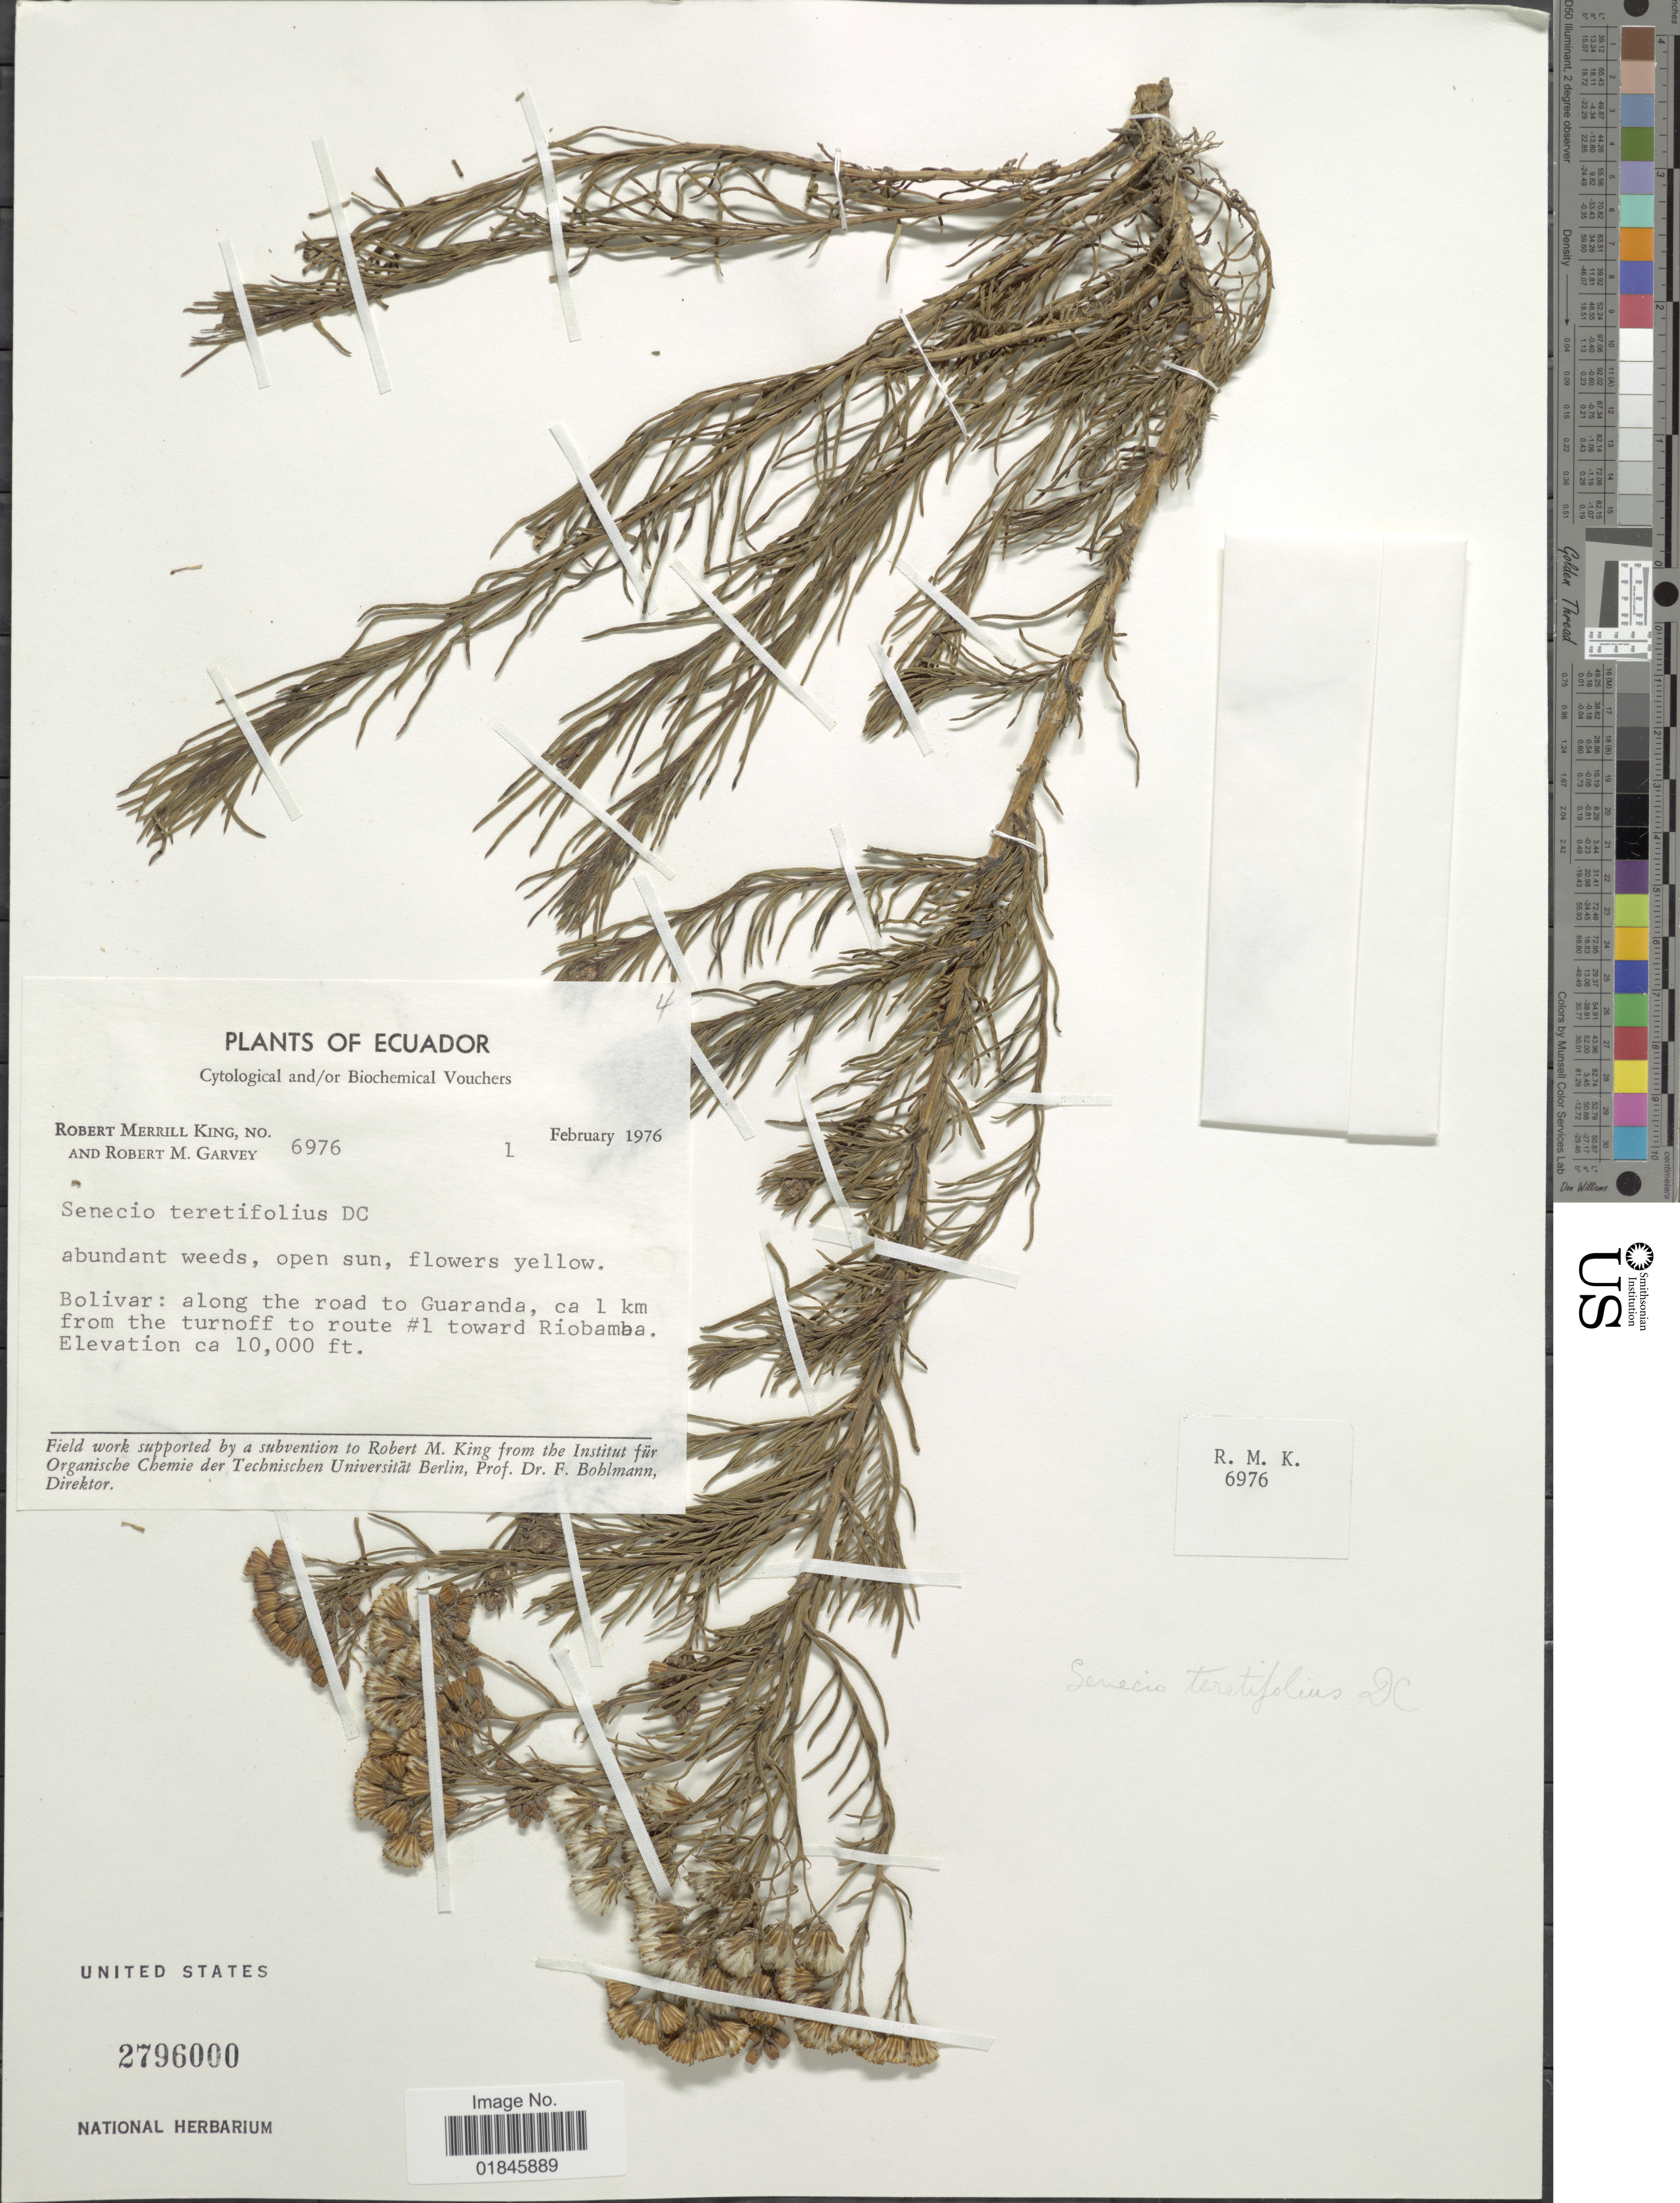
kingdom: Plantae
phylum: Tracheophyta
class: Magnoliopsida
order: Asterales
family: Asteraceae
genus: Pentacalia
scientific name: Pentacalia teretifolia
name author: (Kunth) Cuatrec.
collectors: R. M. King & R. Garvey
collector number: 6976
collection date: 1976-02-01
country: Ecuador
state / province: Bolívar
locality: Bolivar: along the road to Guaranda, ca 1 km from the turnoff to route #1 toward Riobamba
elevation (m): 3048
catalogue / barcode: US 2796000